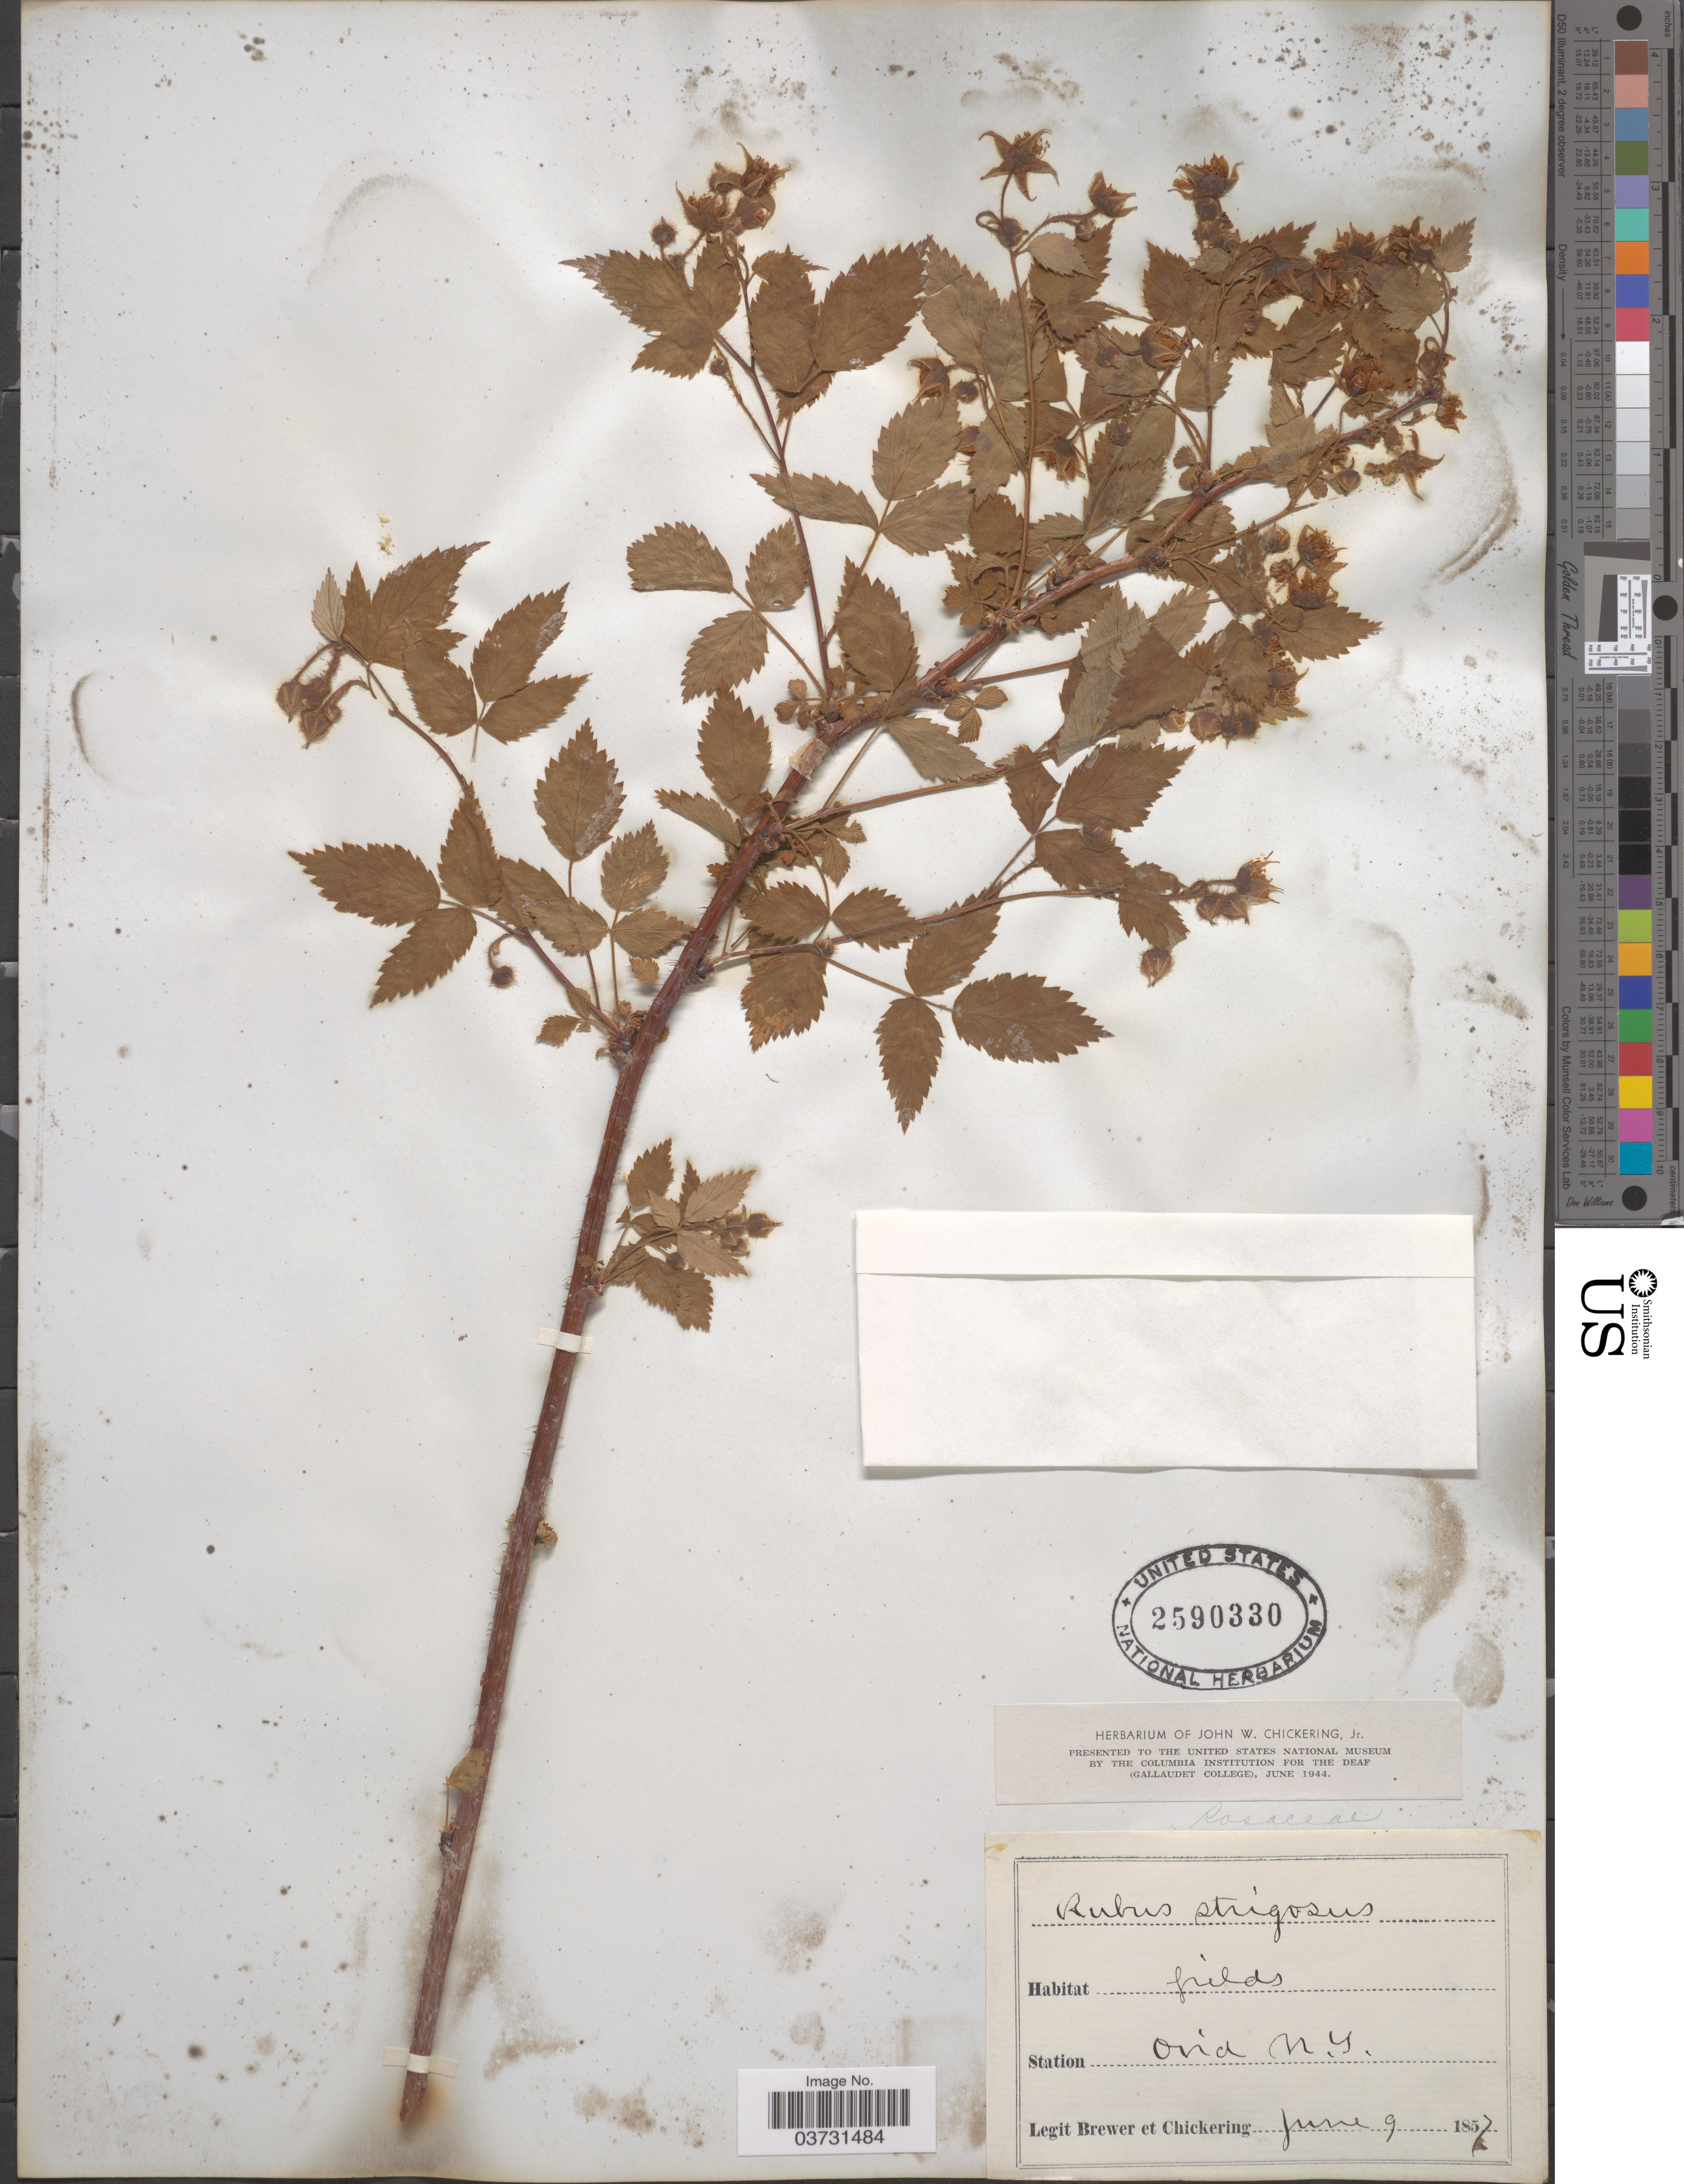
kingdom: Plantae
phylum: Tracheophyta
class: Magnoliopsida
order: Rosales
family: Rosaceae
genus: Rubus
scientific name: Rubus strigosus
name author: Michx.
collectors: -. Brewer & J. W. Chickering Jr.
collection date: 1857-06-09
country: United States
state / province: New York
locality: Station Ovid.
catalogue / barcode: US 2590330